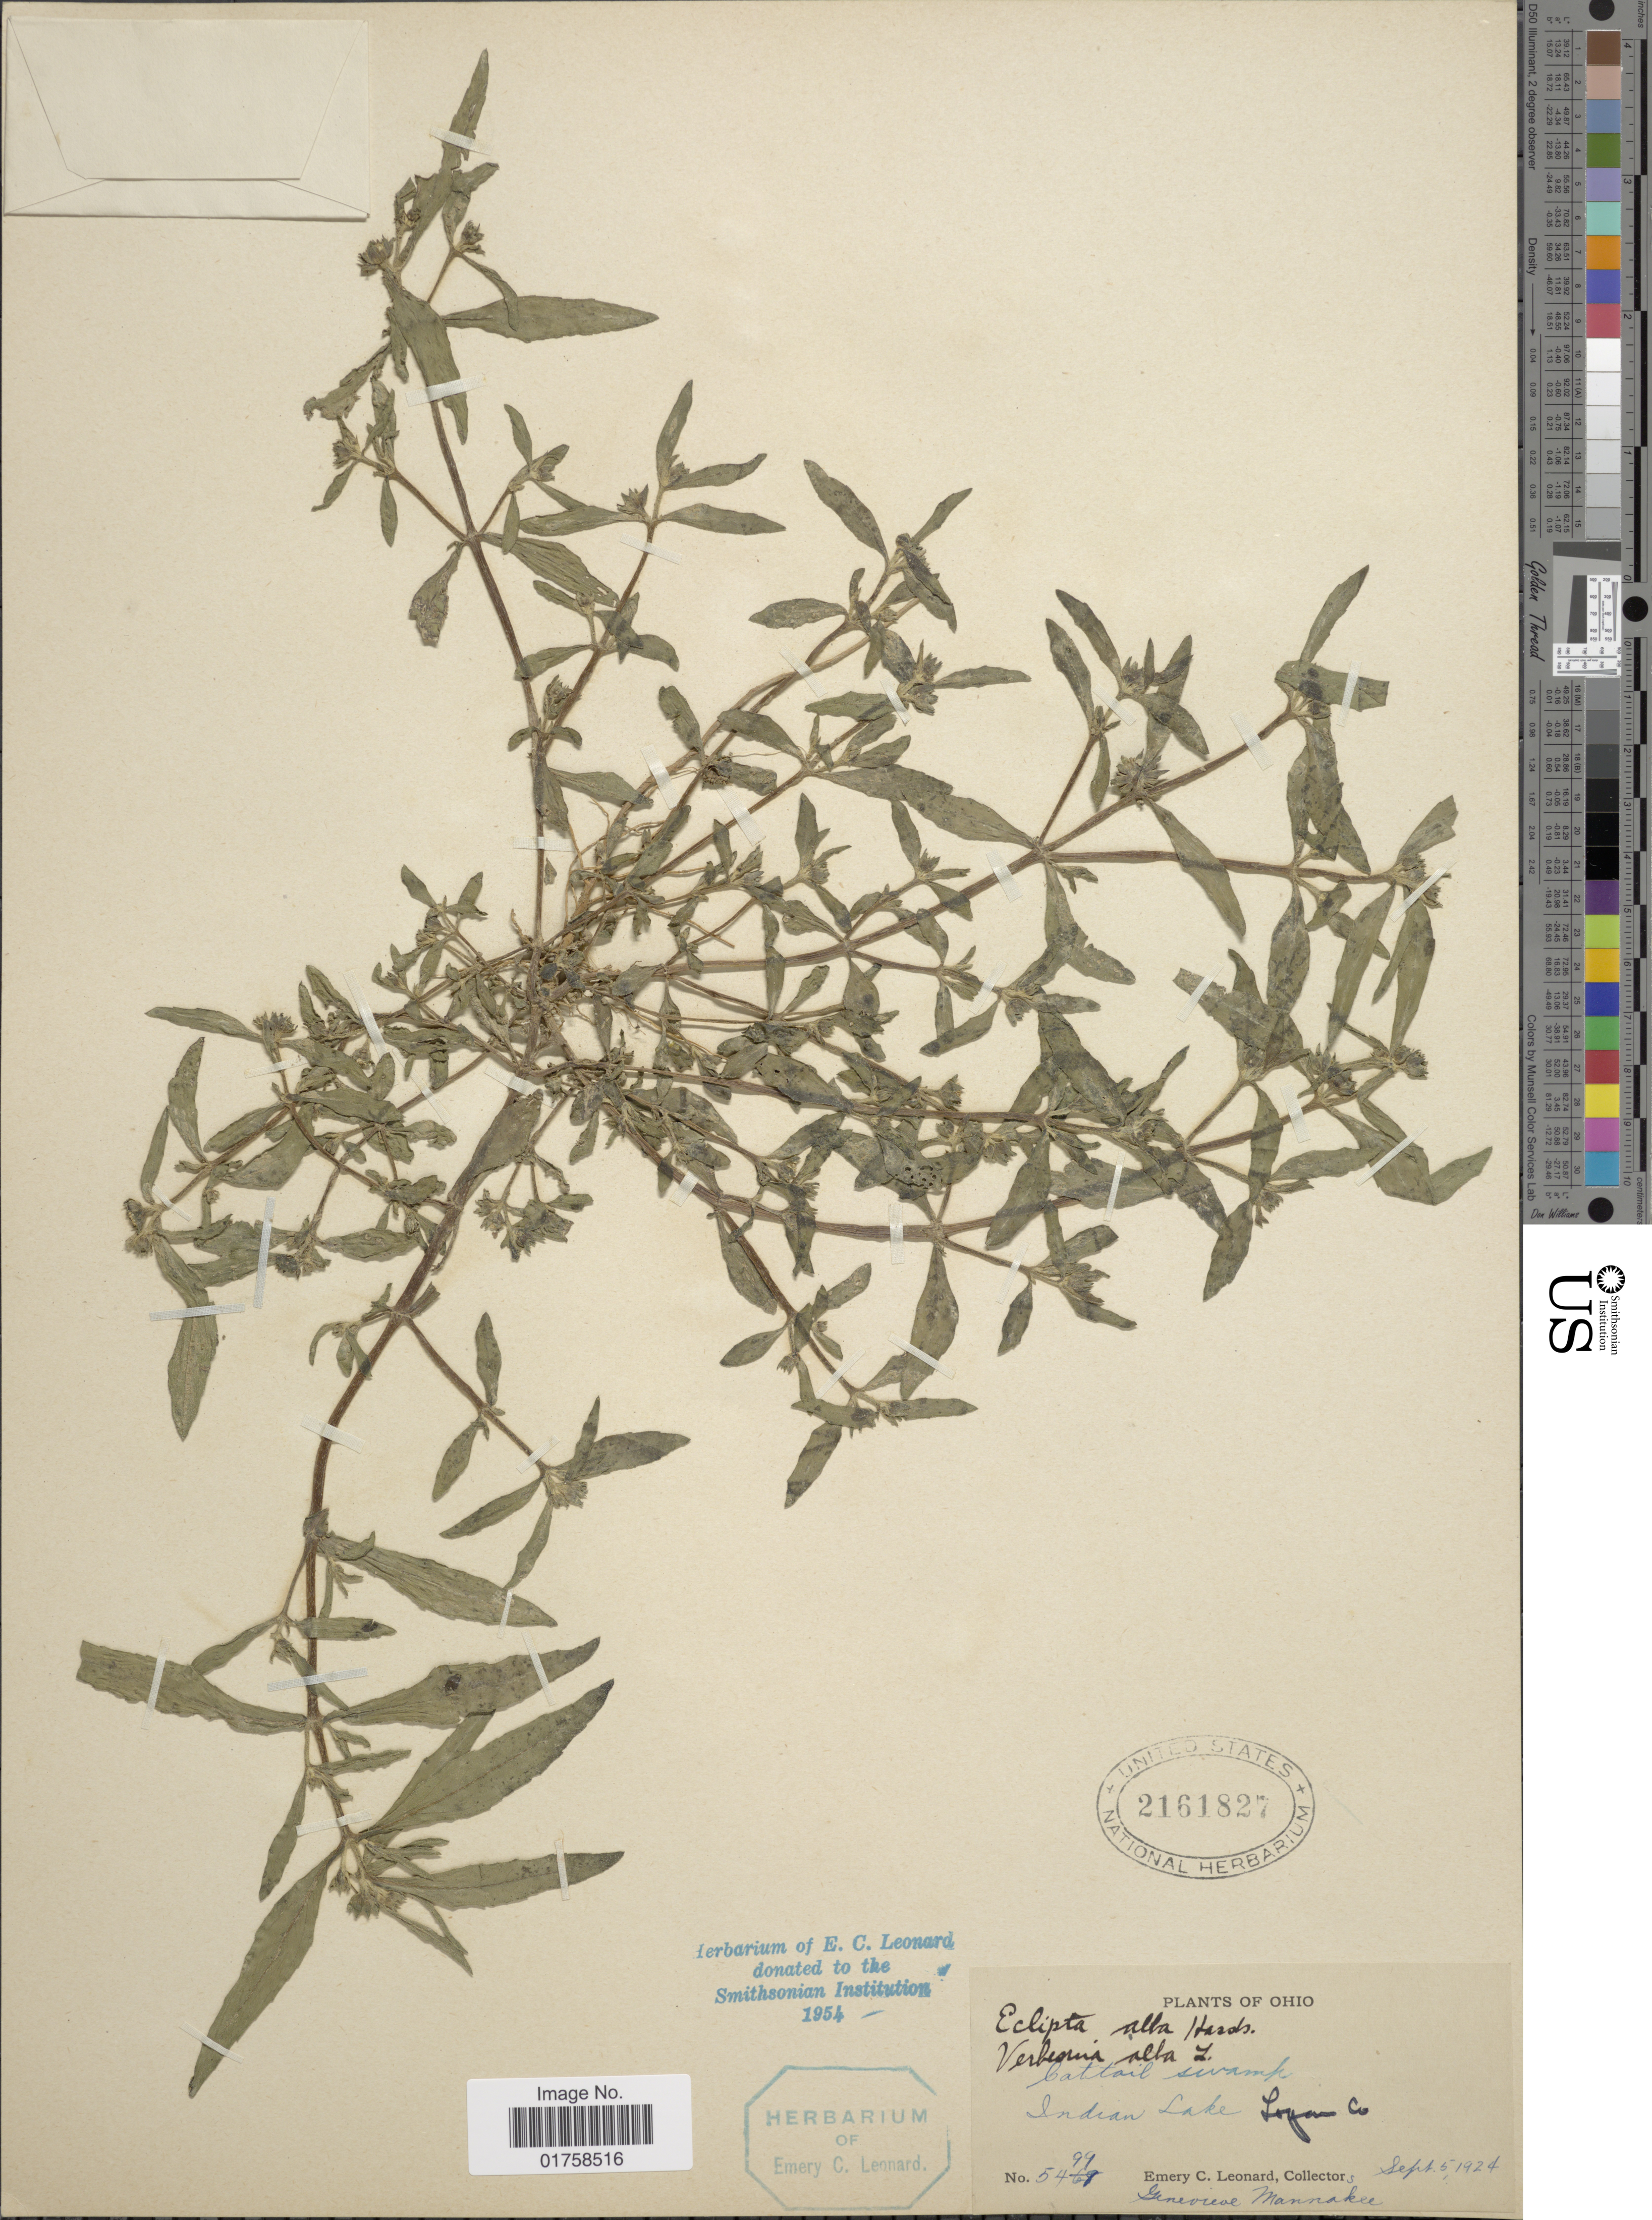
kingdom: Plantae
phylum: Tracheophyta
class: Magnoliopsida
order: Asterales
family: Asteraceae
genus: Eclipta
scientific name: Eclipta alba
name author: (L.) Hassk.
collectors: E. C. Leonard & G. Mannakee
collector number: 5499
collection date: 1924-09-05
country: United States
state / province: Ohio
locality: Ohio. Battail swamp. Indian Lake Logan Co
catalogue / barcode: US 2161827